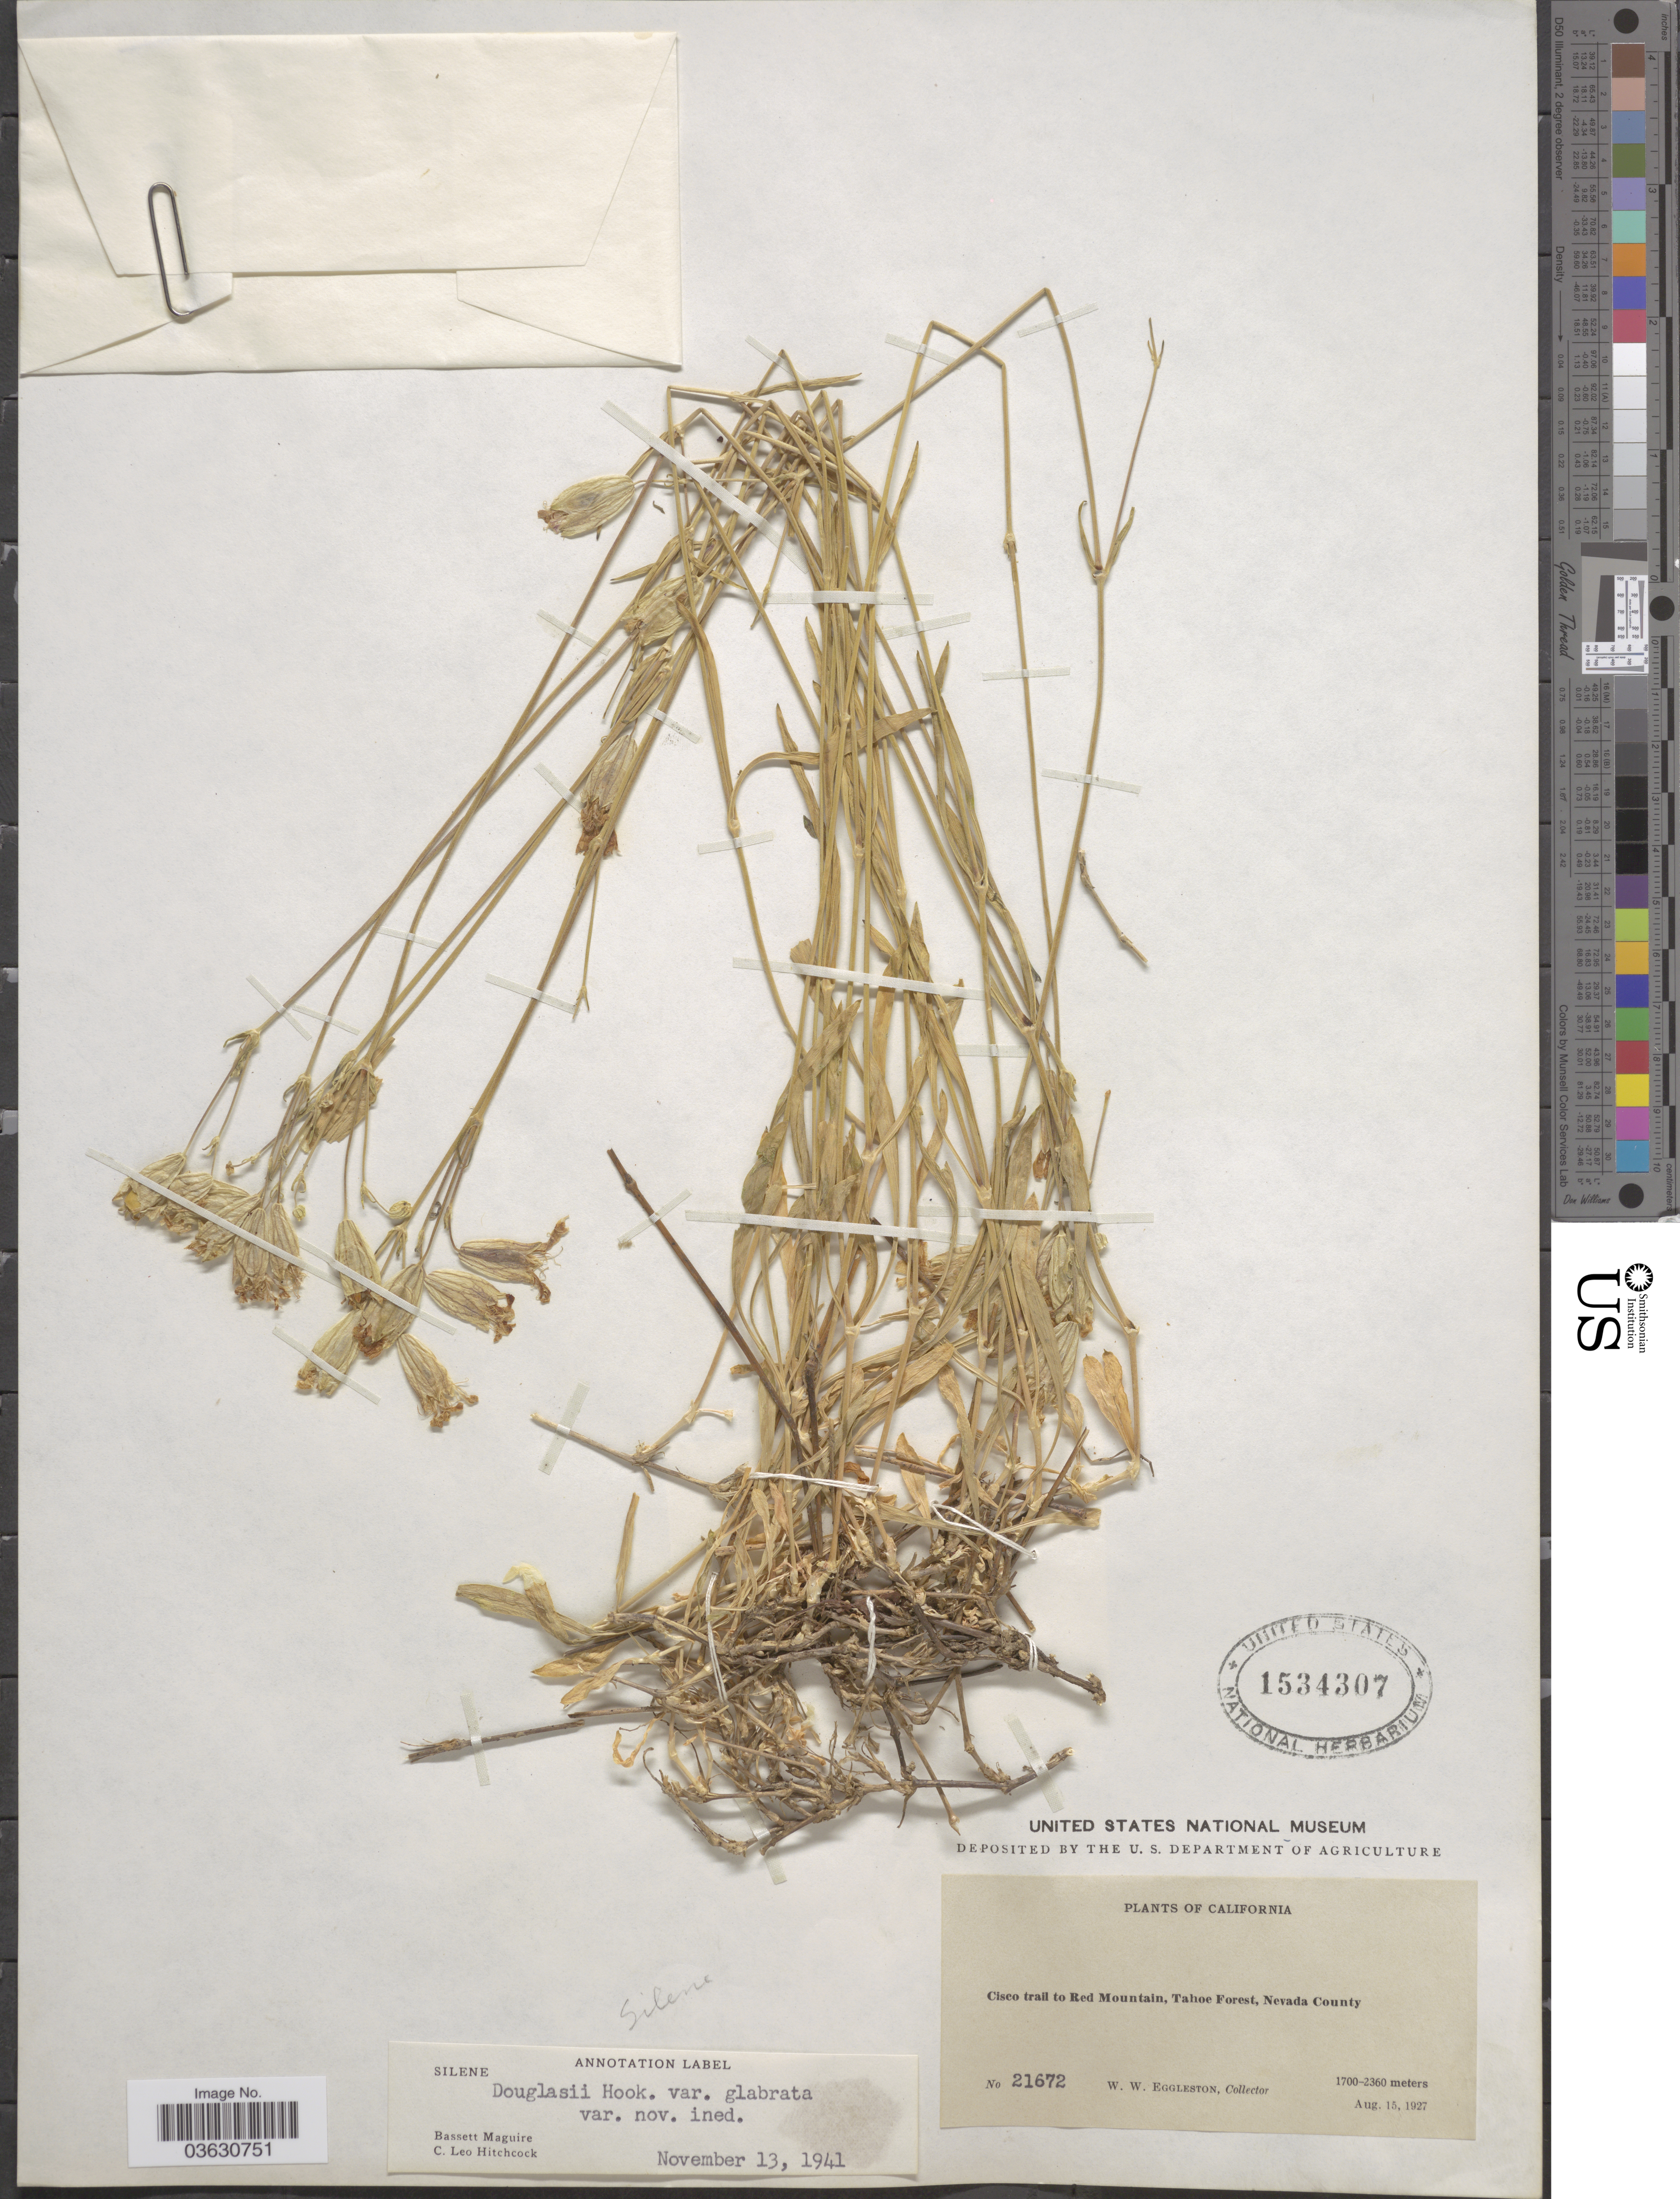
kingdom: Plantae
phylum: Tracheophyta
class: Magnoliopsida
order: Caryophyllales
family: Caryophyllaceae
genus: Silene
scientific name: Silene douglasii var. glabrata Maguire & C.L. Hitchc. var. nov. ined.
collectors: W. W. Eggleston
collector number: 21672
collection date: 1927-08-15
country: United States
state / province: California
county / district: Nevada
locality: Cisco trail to Red Mountain, Tahoe Forest, Nevada County.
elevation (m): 1700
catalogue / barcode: US 1534307